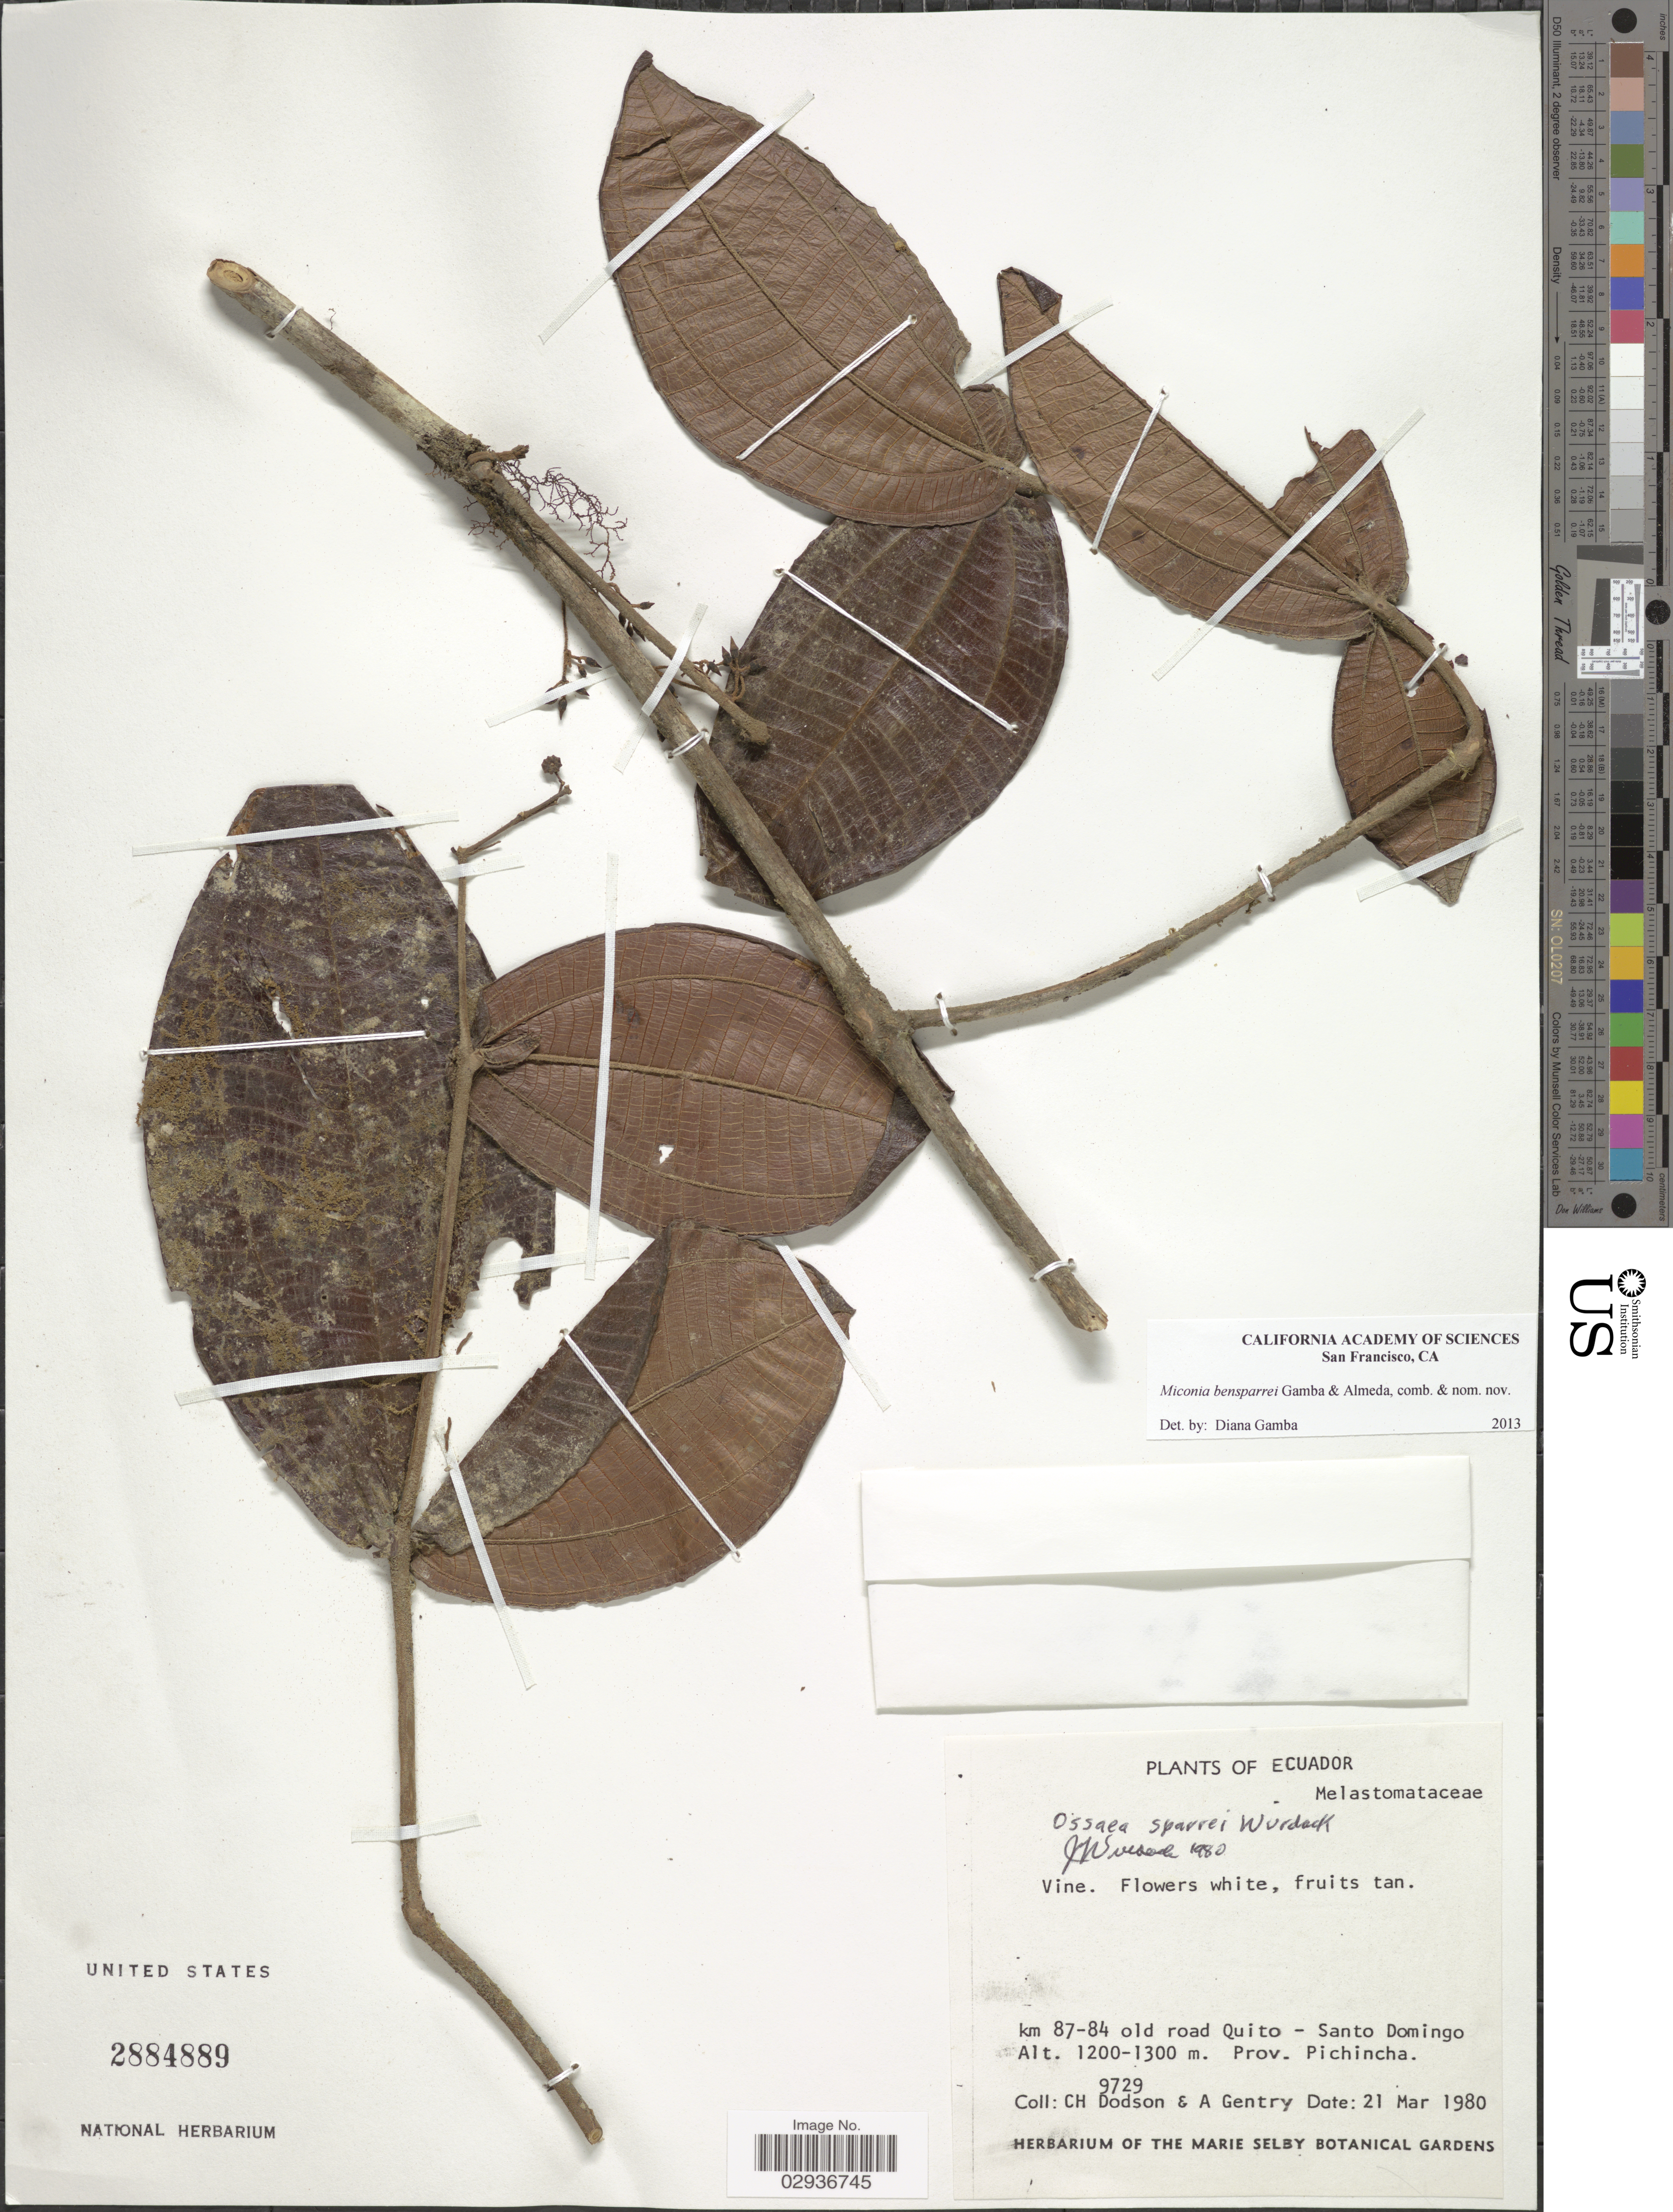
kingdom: Plantae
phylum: Tracheophyta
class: Magnoliopsida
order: Myrtales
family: Melastomataceae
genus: Miconia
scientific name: Miconia bensparrei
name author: Gamba & Almeda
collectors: C. H. Dodson & A. H. Gentry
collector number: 9729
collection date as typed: Transcribed d/m/y: 21/3/180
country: Ecuador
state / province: Pichincha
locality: Km 87-84old road Quito - Santo Domingo.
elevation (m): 1200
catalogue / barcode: US 2884889